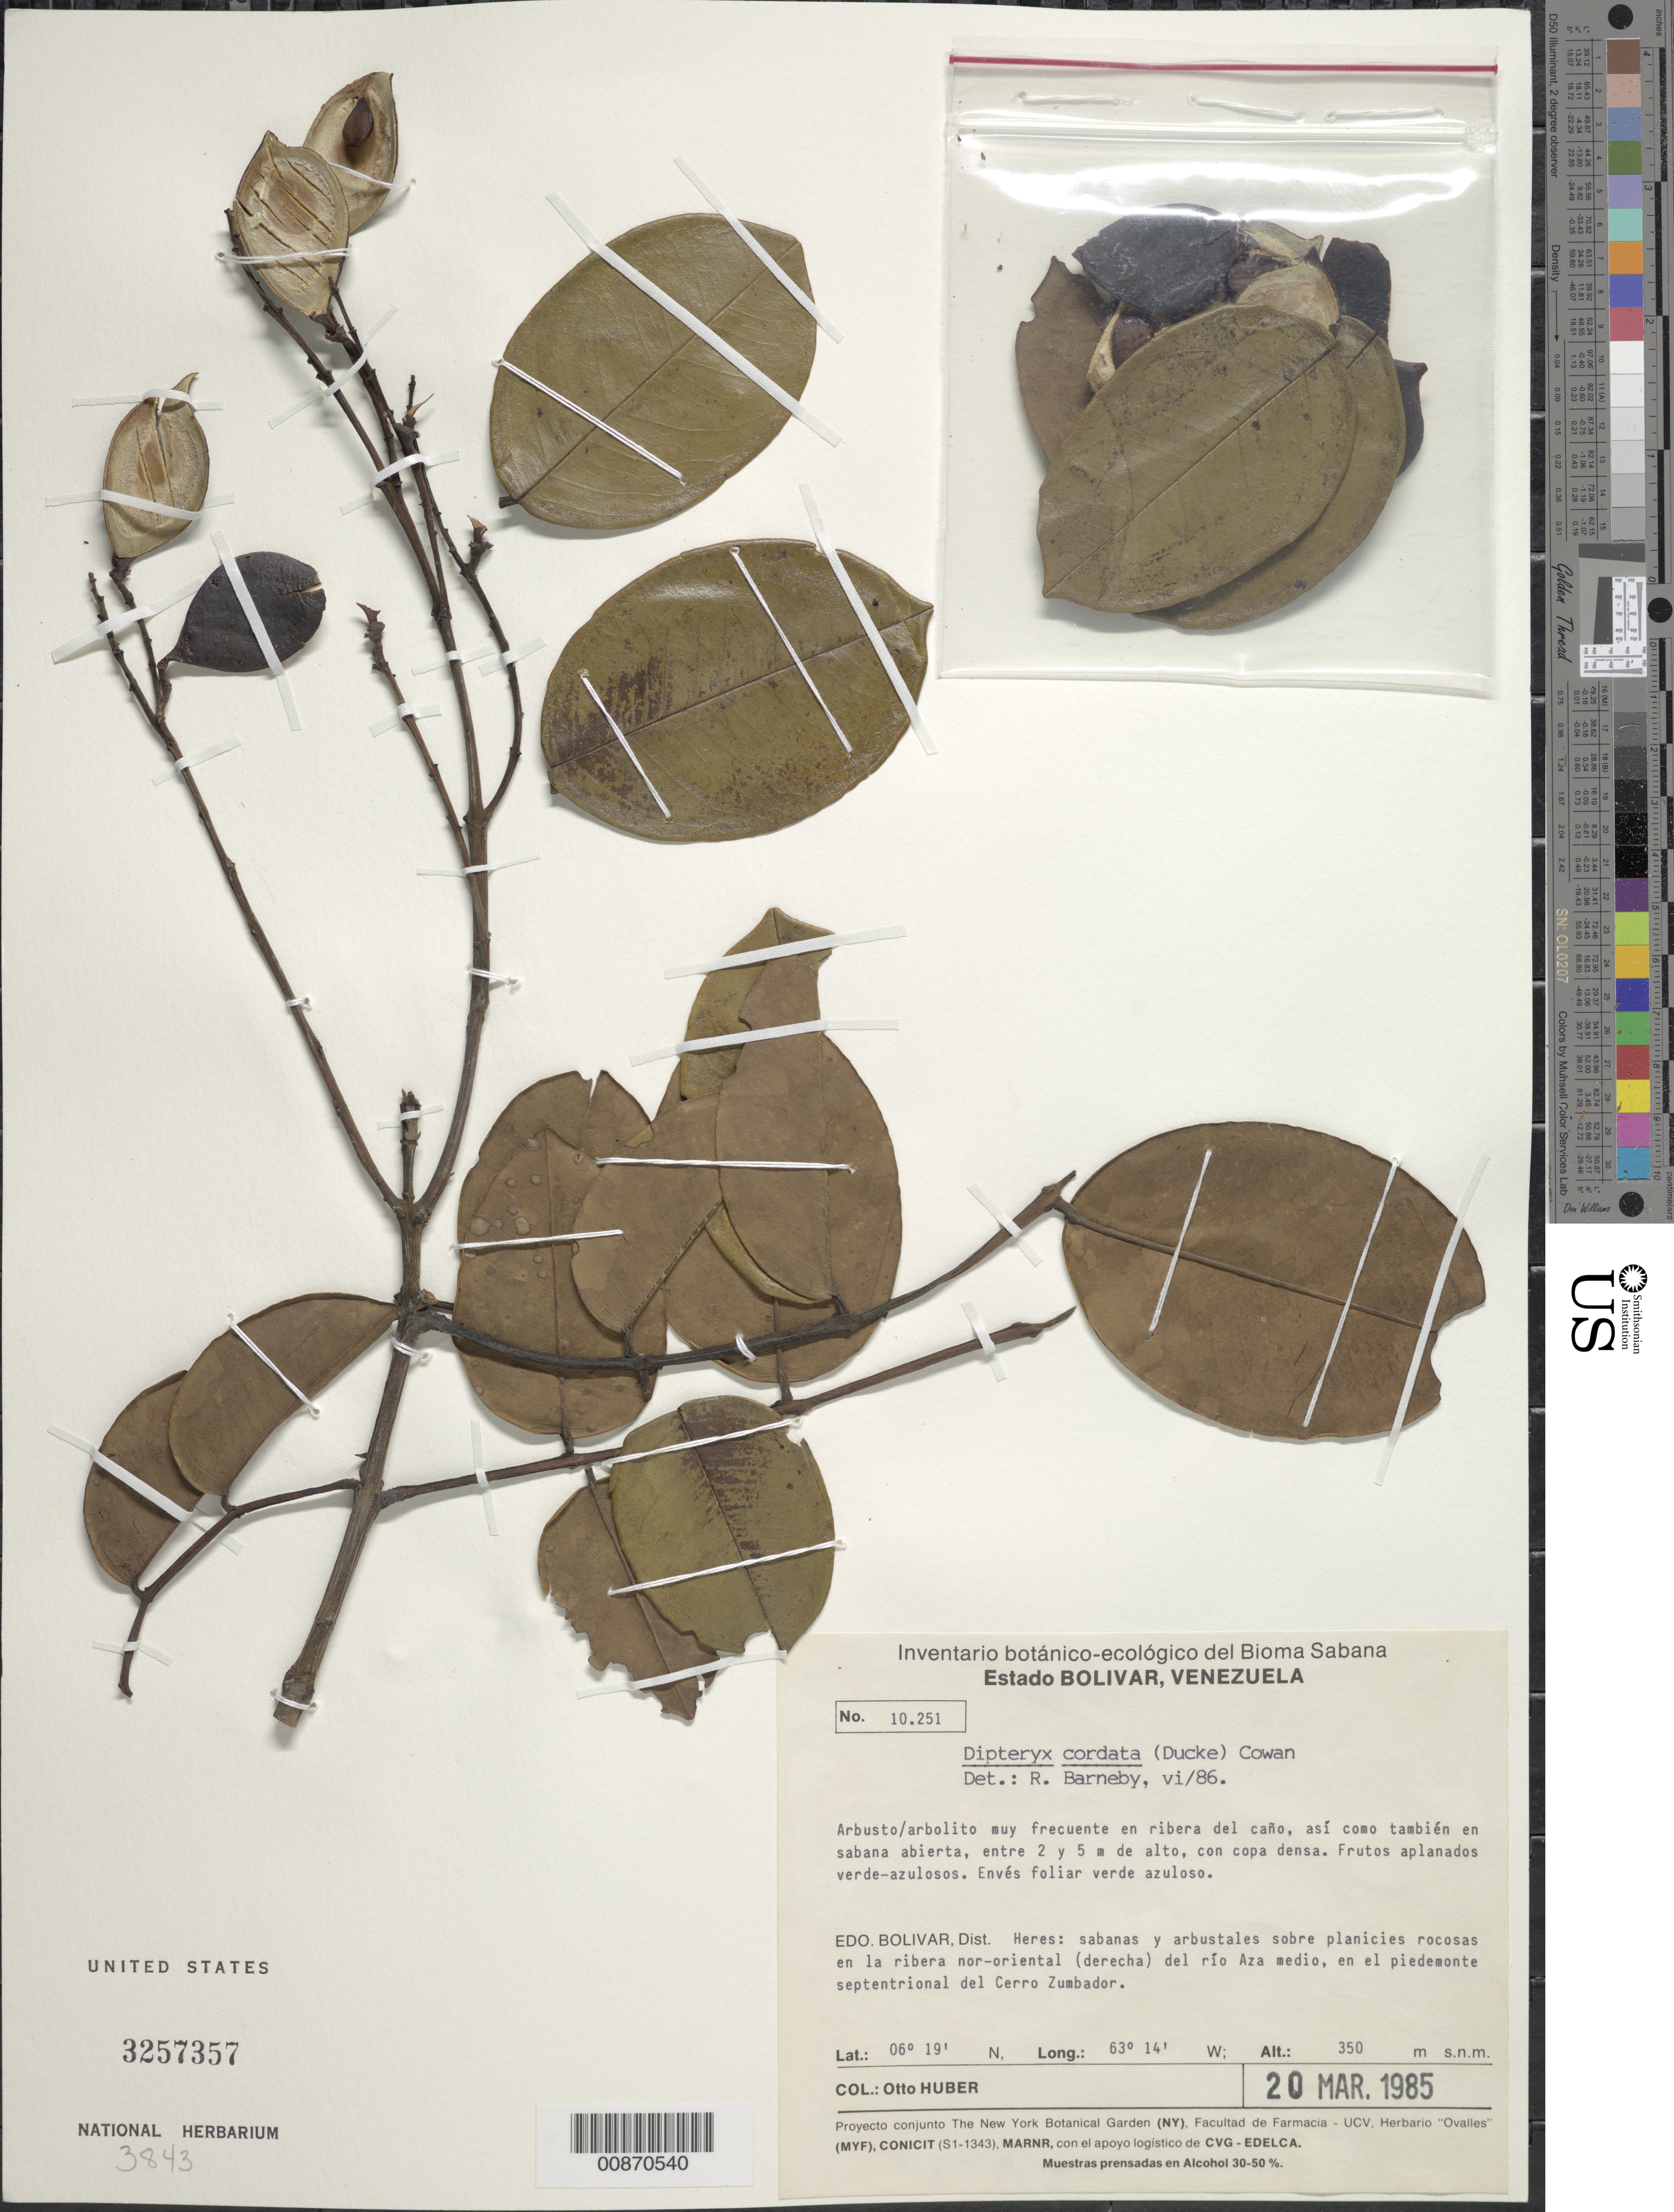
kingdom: Plantae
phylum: Tracheophyta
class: Magnoliopsida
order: Fabales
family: Fabaceae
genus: Dipteryx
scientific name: Dipteryx cordata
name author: (Ducke) R.S. Cowan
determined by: Barneby, Rupert C., (NY)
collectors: O. Huber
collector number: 10251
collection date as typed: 20-Mar-85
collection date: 1985-03-20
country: Venezuela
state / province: Bolívar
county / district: Heres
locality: Río Aza, Cerro Zumbador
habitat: Ribera del cano, asi como tambien en sabana abierta; sabanas y arbustales sobre planicies rocosas en la ribera derecha del rio, piedemonte del cerr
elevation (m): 350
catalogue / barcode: US 3257357